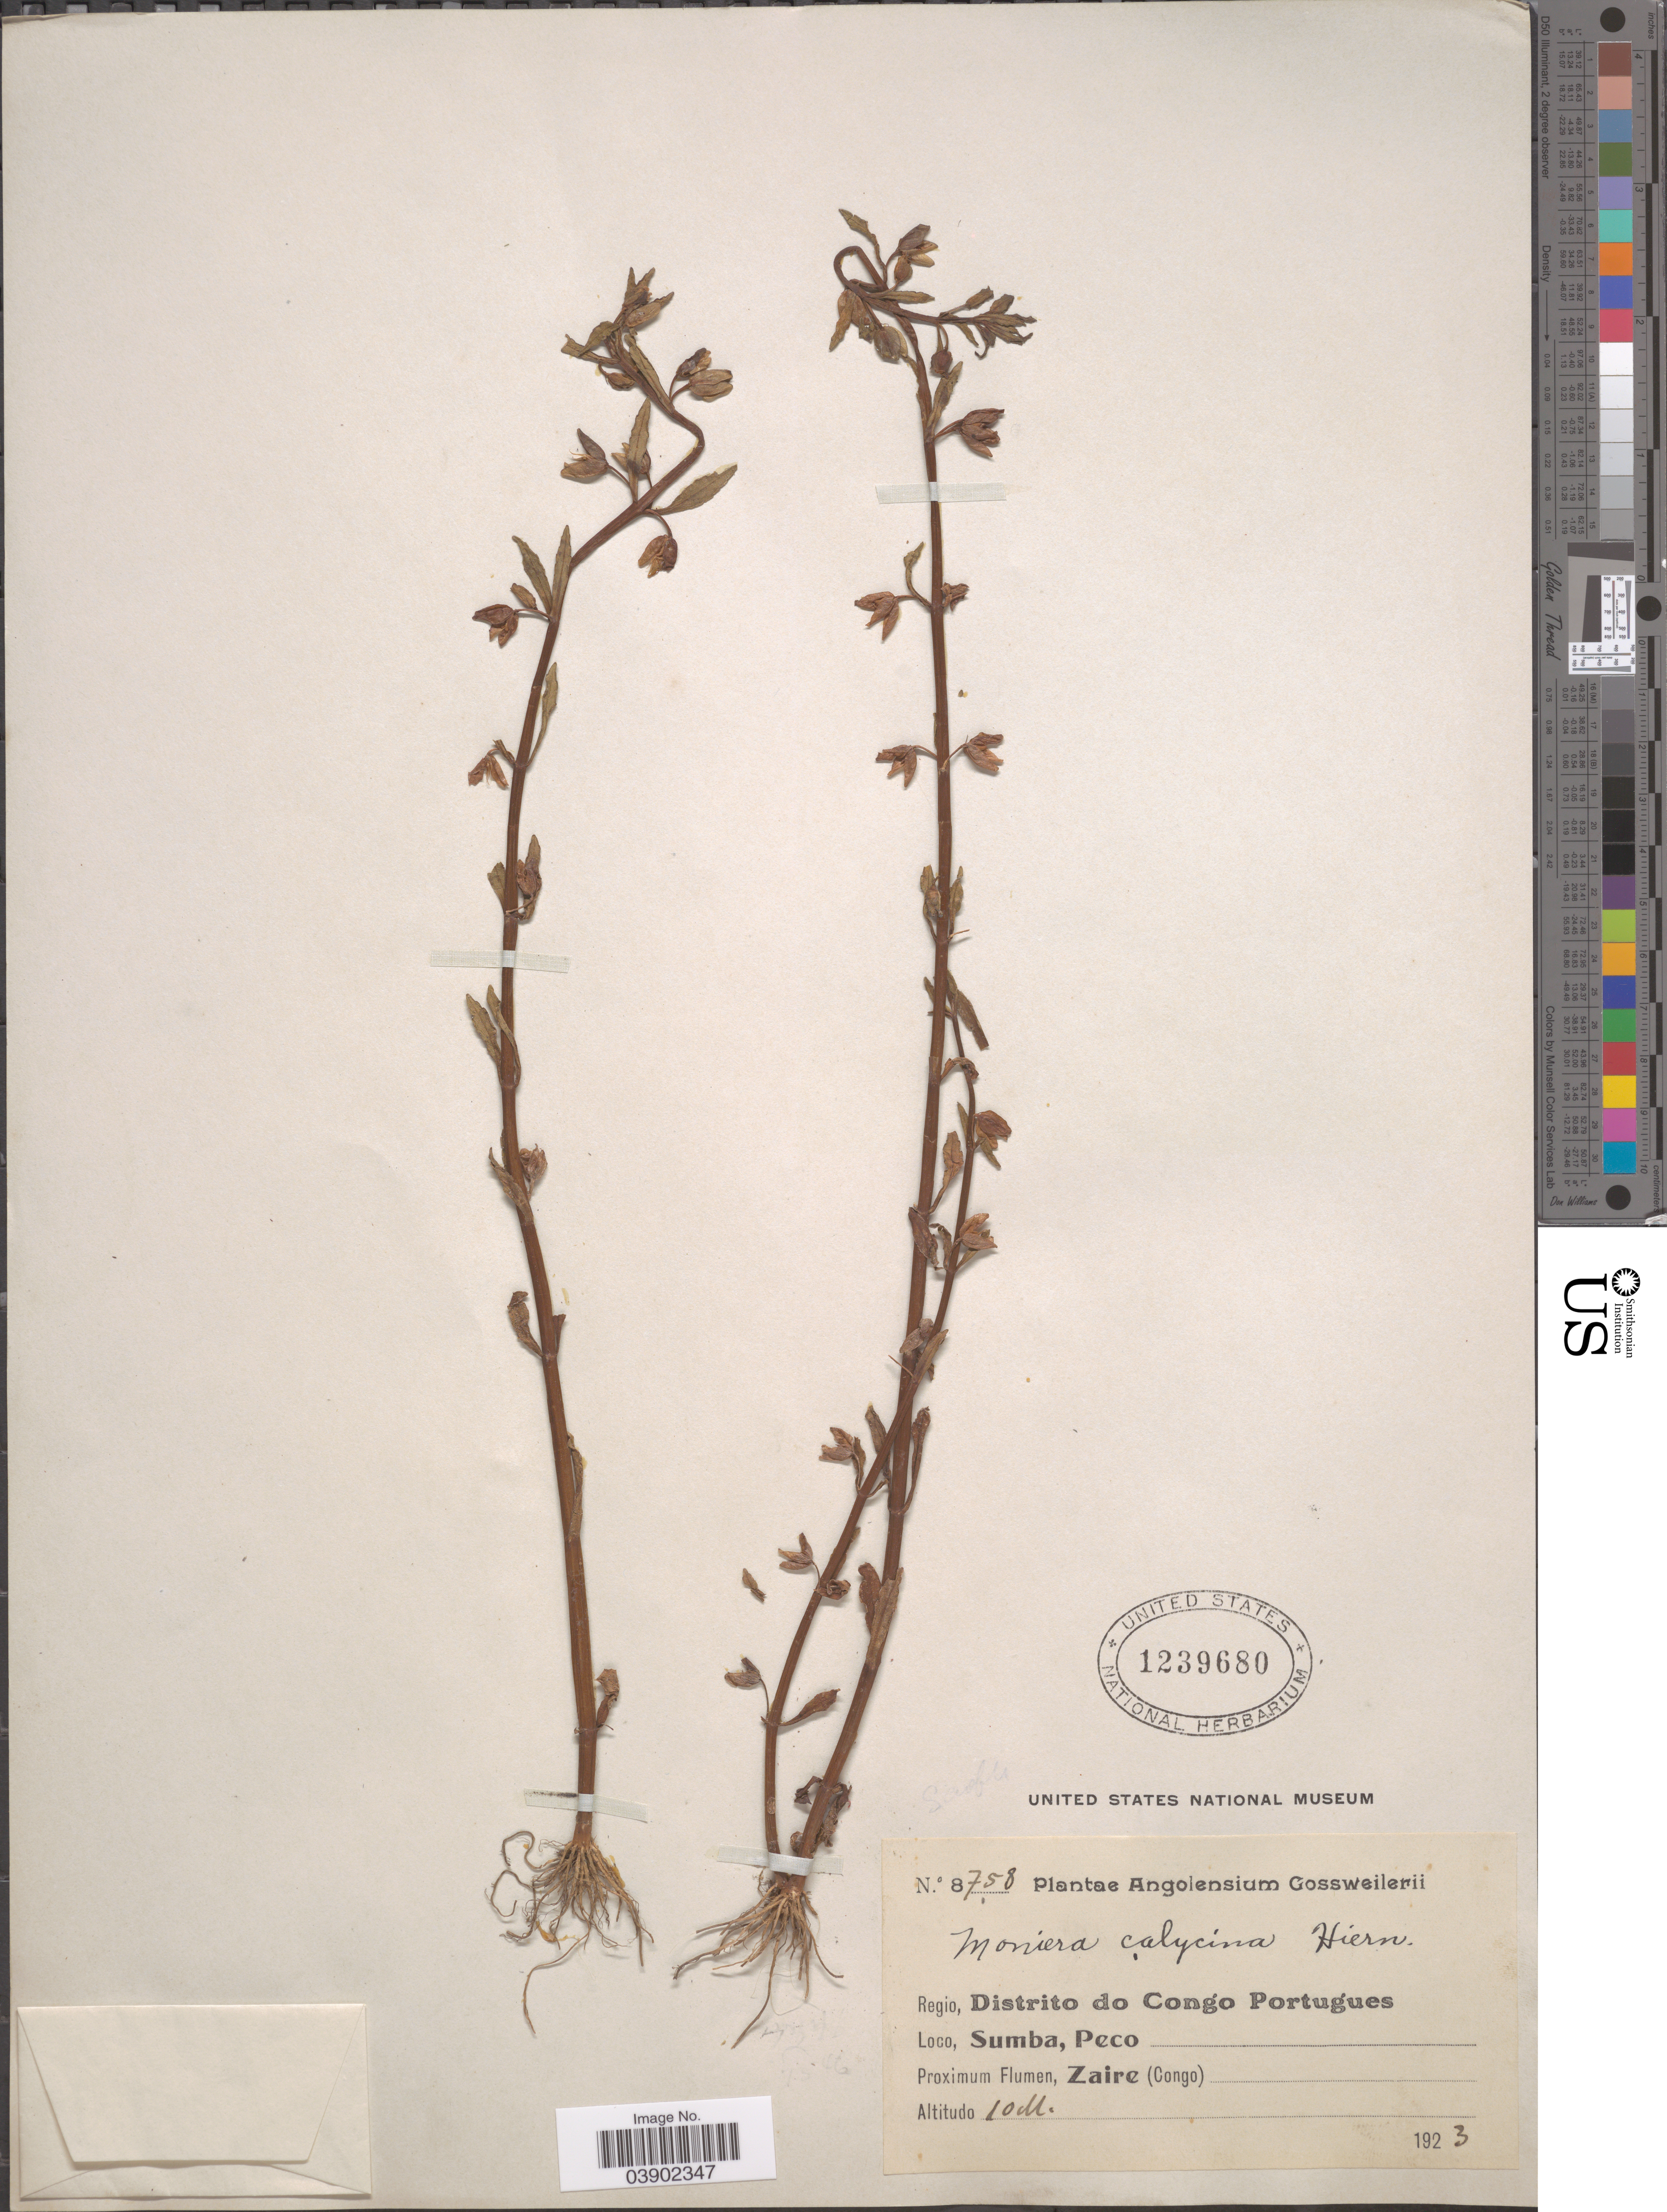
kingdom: Plantae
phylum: Tracheophyta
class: Magnoliopsida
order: Lamiales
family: Plantaginaceae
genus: Bacopa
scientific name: Bacopa calycina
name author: (Benth.) Pennell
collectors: -. Gossweiler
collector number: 8758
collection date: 1923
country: Angola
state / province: Zaire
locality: Regio, Distrito do Congo Portugues. Sumba, Peco. Proximum Flumen, Zaire (Congo).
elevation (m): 10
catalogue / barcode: US 1239680